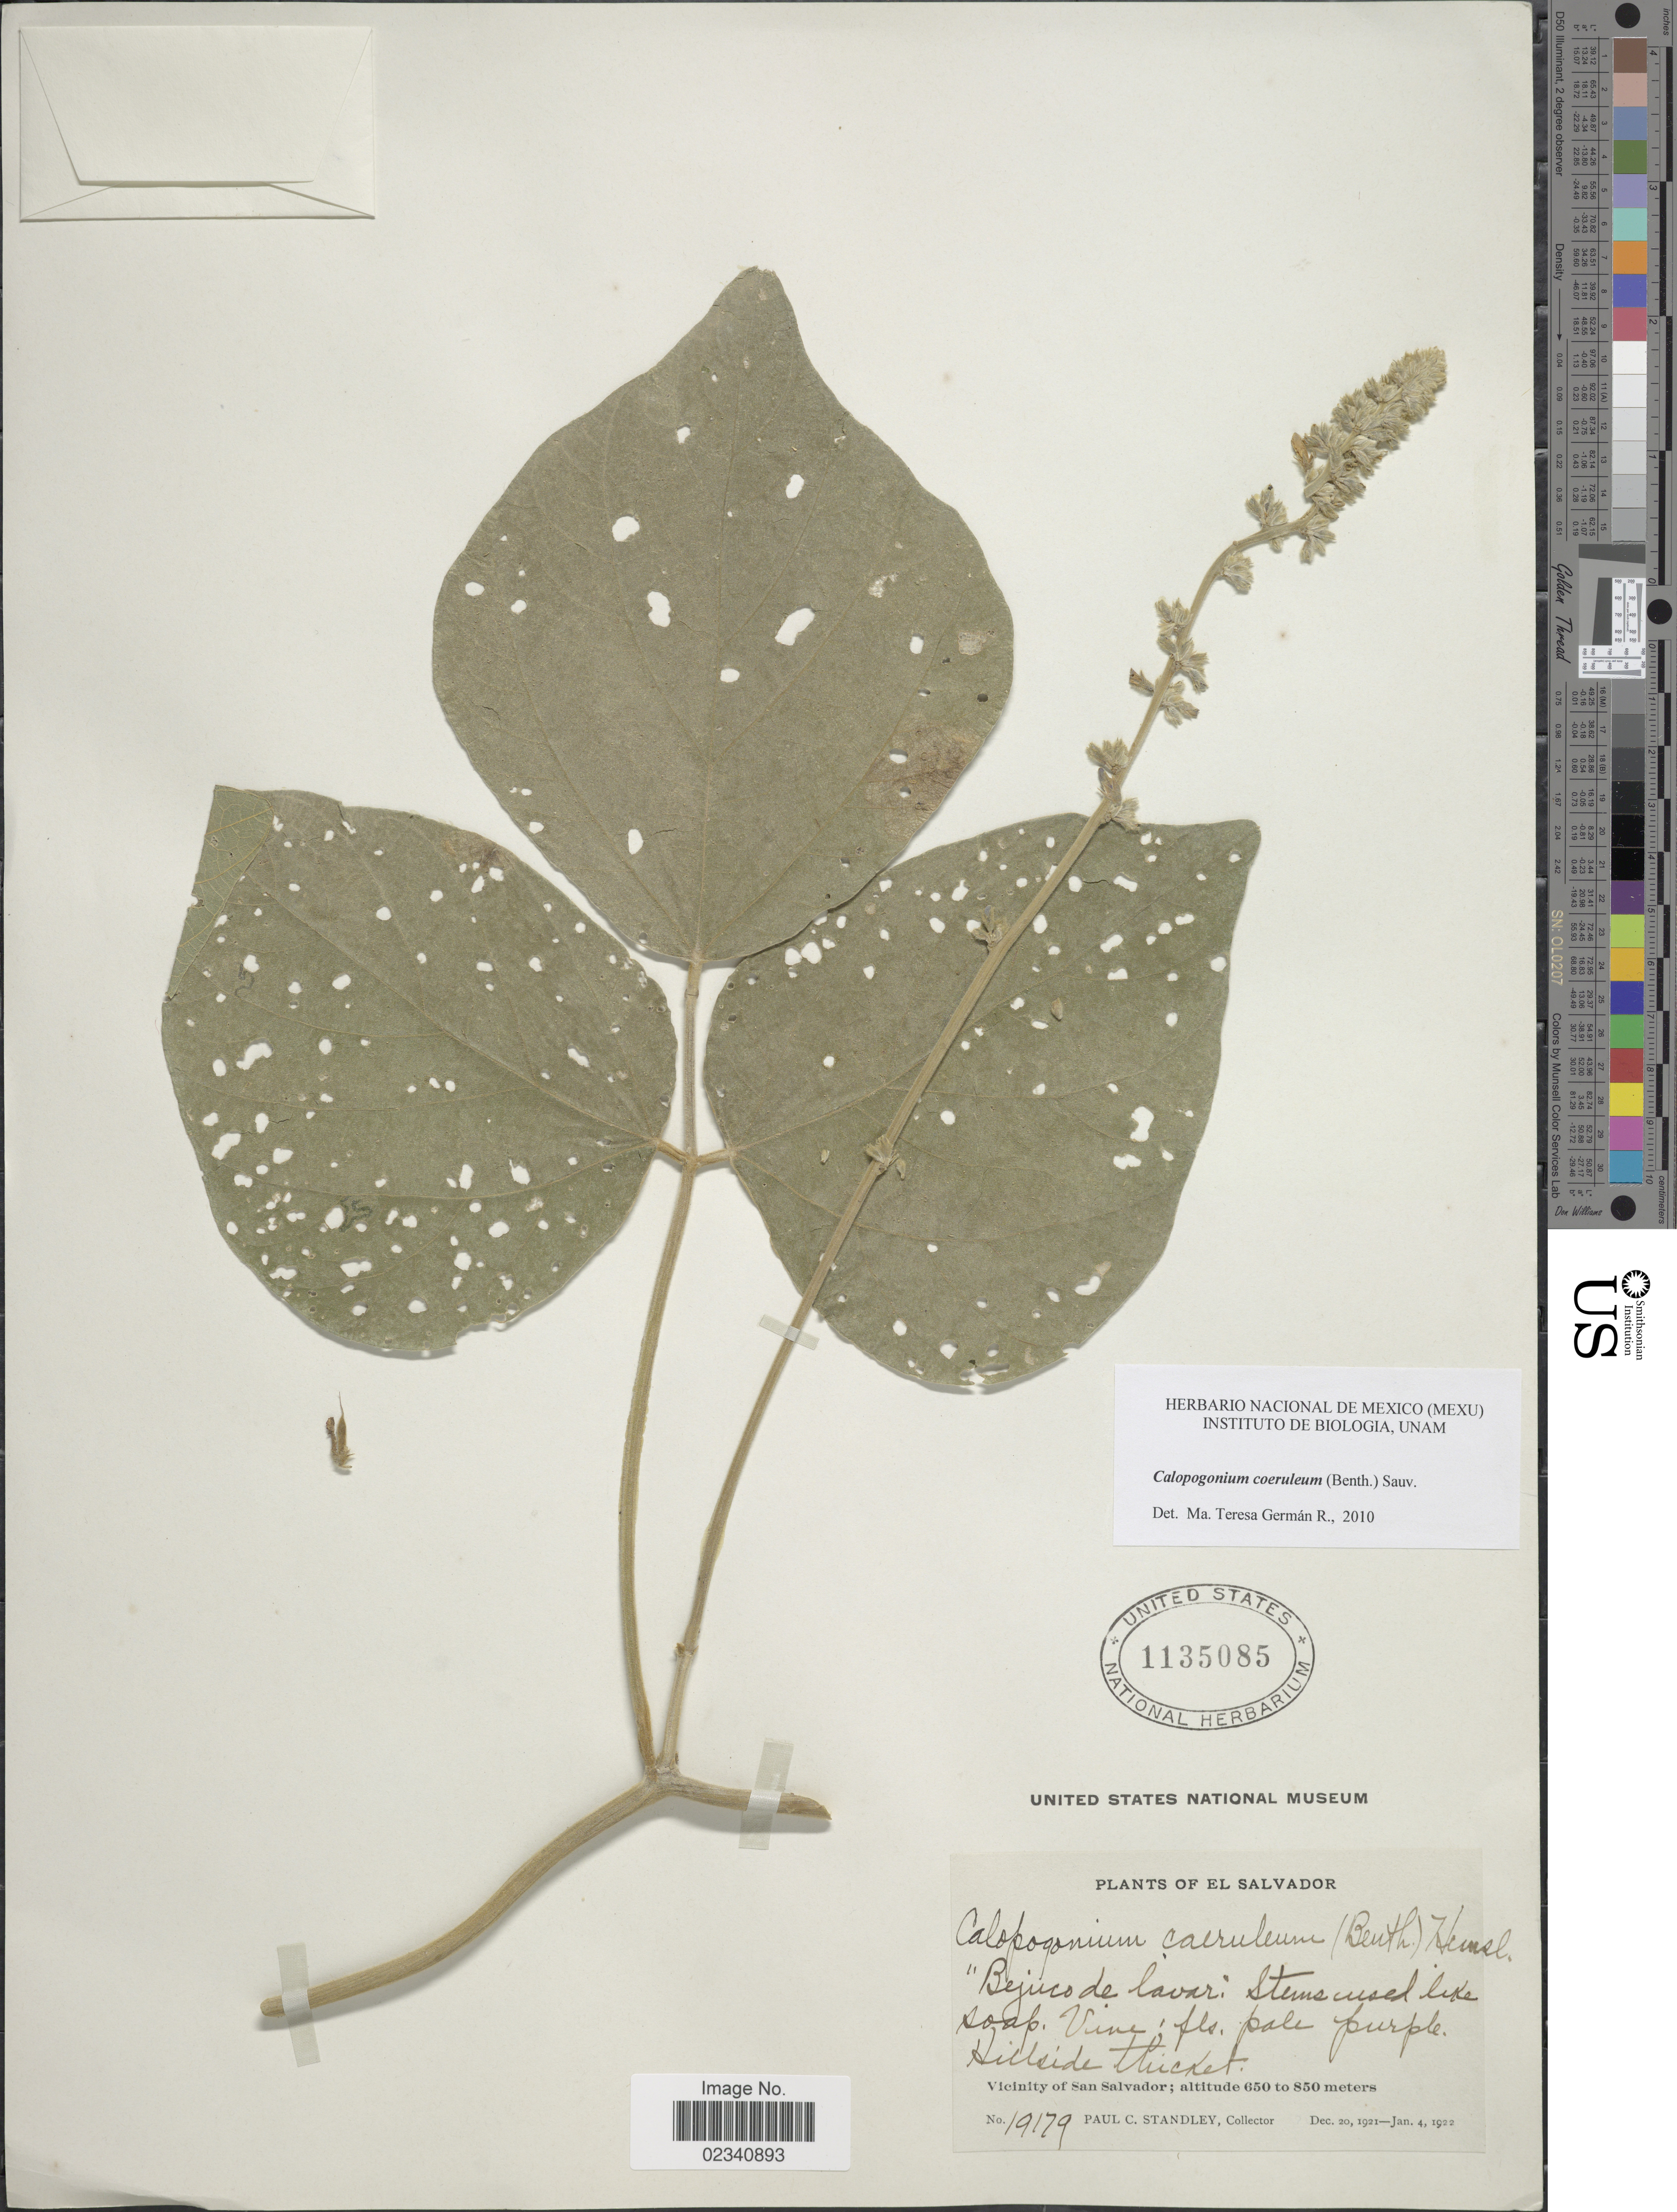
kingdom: Plantae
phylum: Tracheophyta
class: Magnoliopsida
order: Fabales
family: Fabaceae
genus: Calopogonium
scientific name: Calopogonium caeruleum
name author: (Benth.) C. Wright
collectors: P. C. Standley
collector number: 19179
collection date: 1921-12-20/1922-01-04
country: El Salvador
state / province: San Salvador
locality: Hillside thicket, Vicinity of San Salvador.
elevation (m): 650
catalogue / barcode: US 1135085